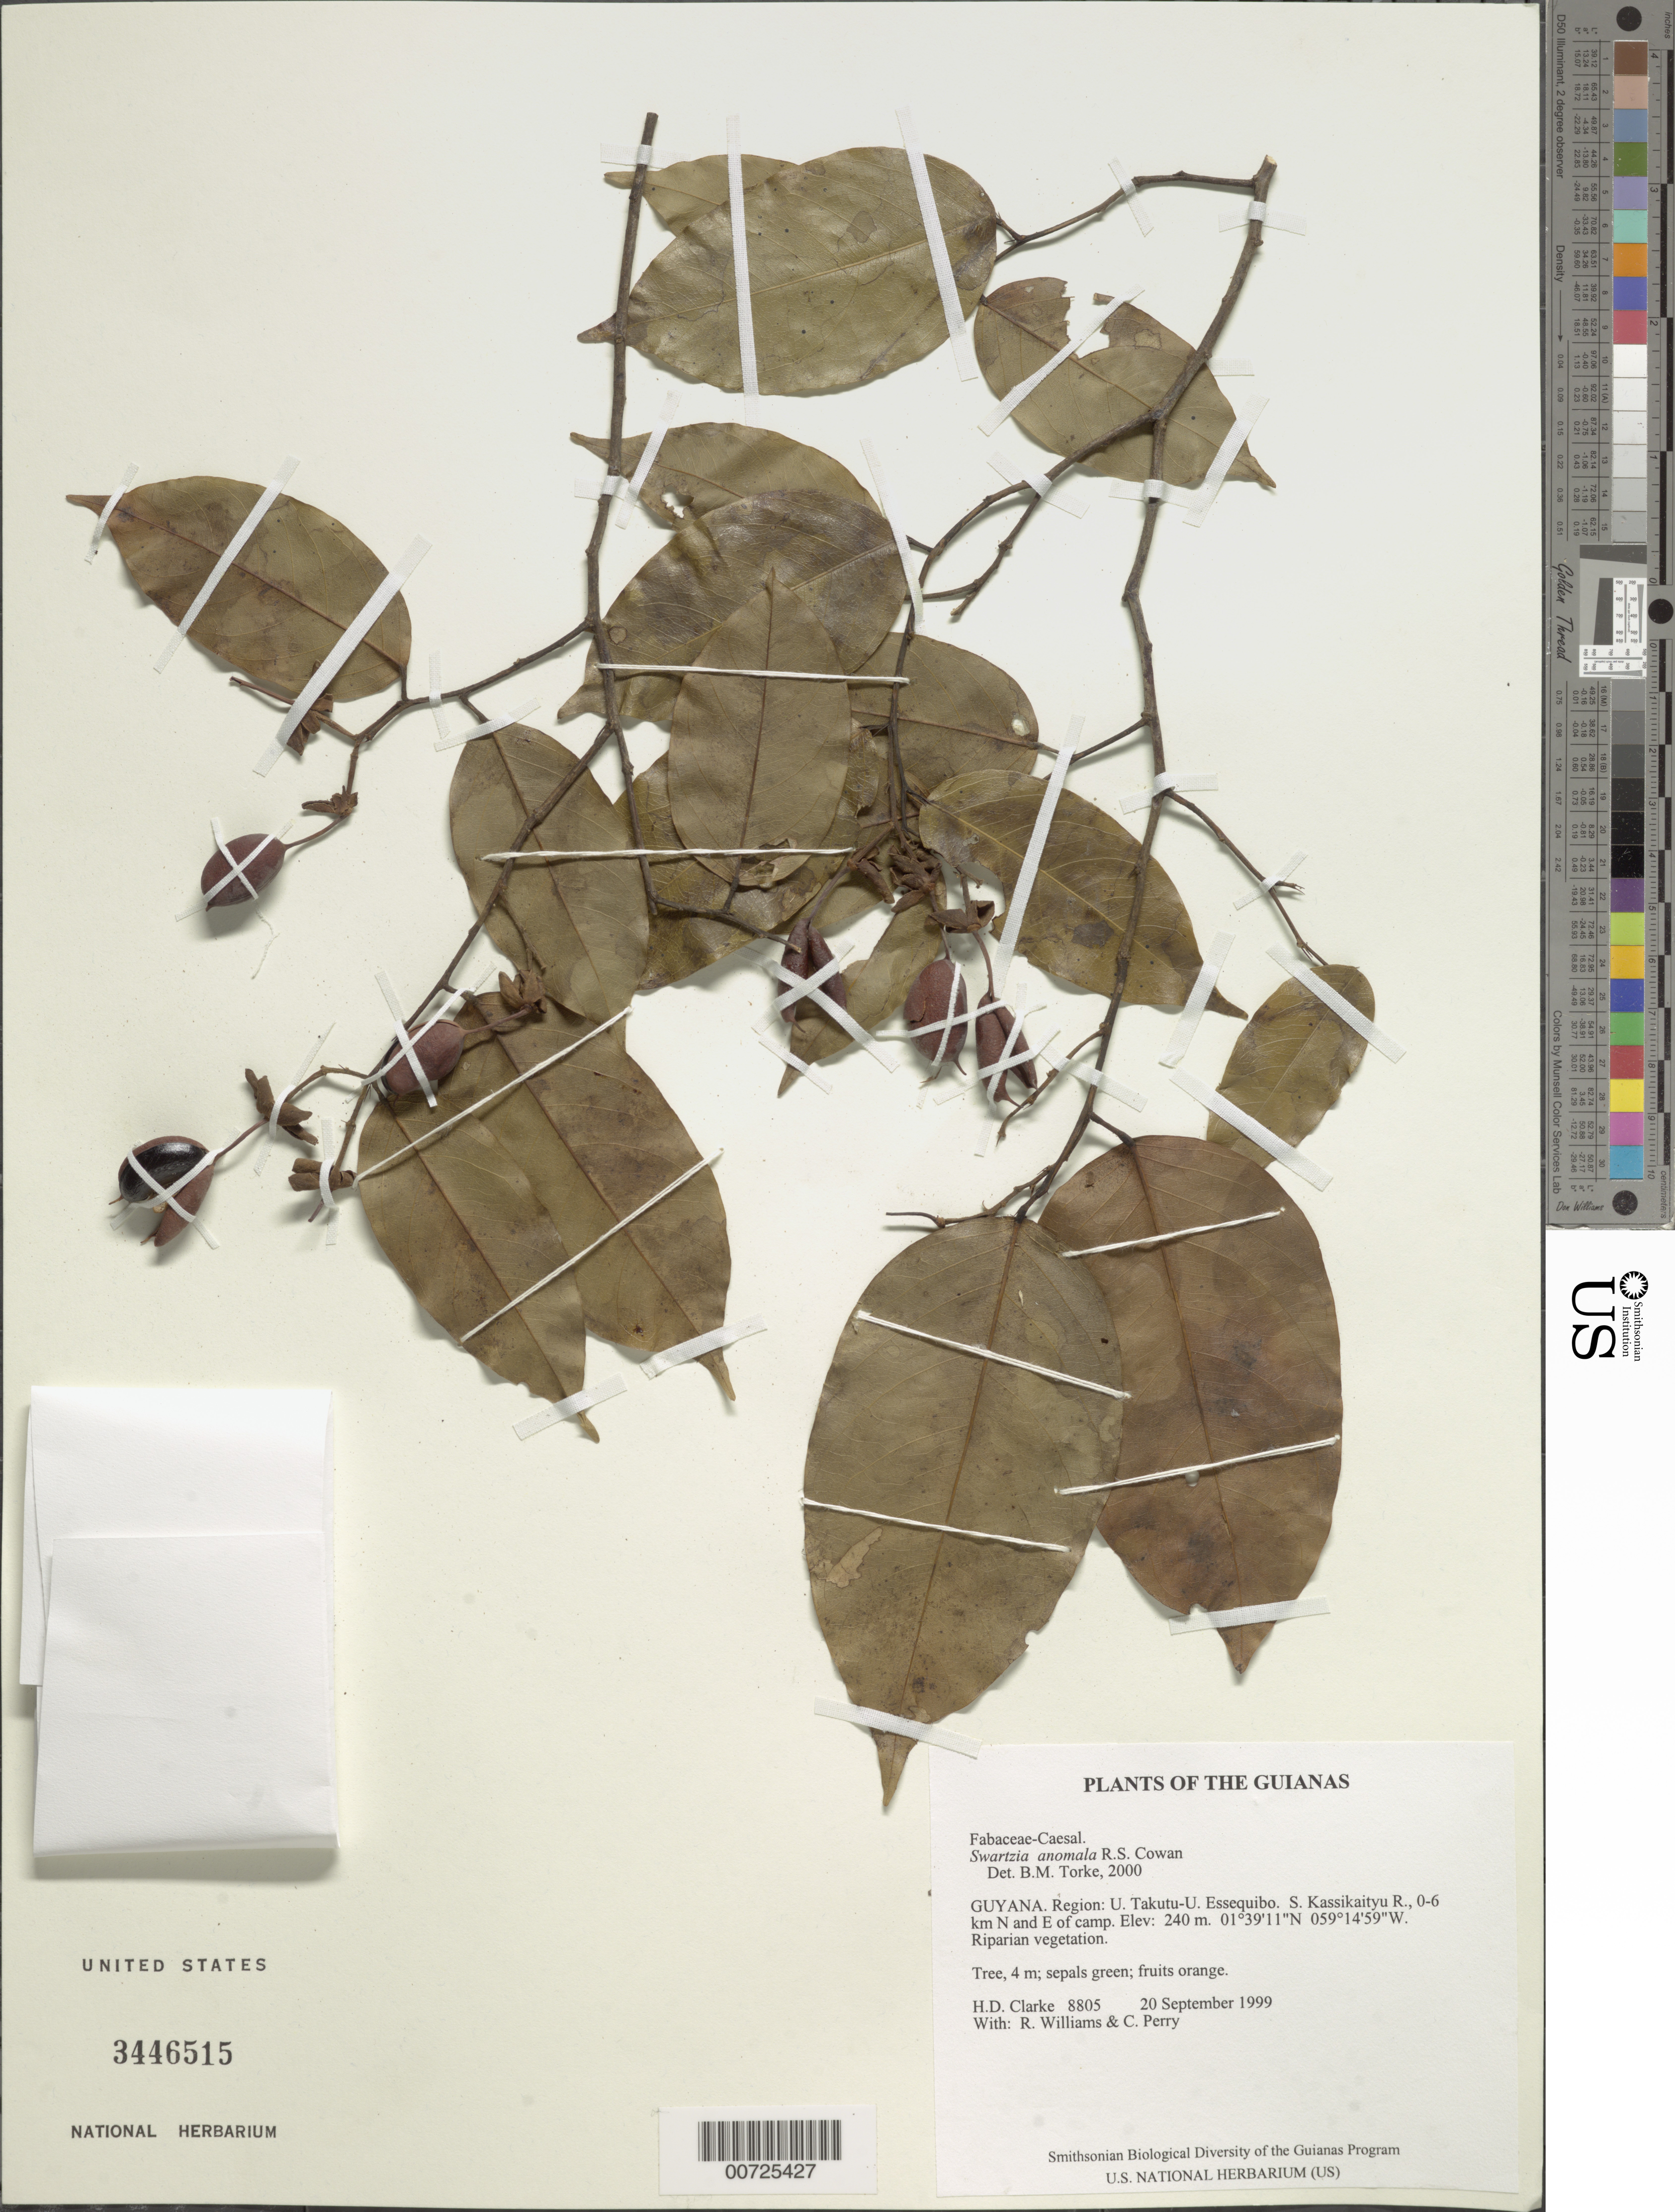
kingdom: Plantae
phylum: Tracheophyta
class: Magnoliopsida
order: Fabales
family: Fabaceae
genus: Swartzia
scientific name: Swartzia anomala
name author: R.S. Cowan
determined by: Torke, B. M., (MO)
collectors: H. D. Clarke, R. Williams & C. Perry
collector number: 8805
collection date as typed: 20 September 1999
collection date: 1999-09-20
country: Guyana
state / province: U. Takutu-U. Essequibo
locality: S. Kassikaityu R., 0-6 km N and E of camp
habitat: Riparian vegetation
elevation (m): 240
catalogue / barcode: US 3446515